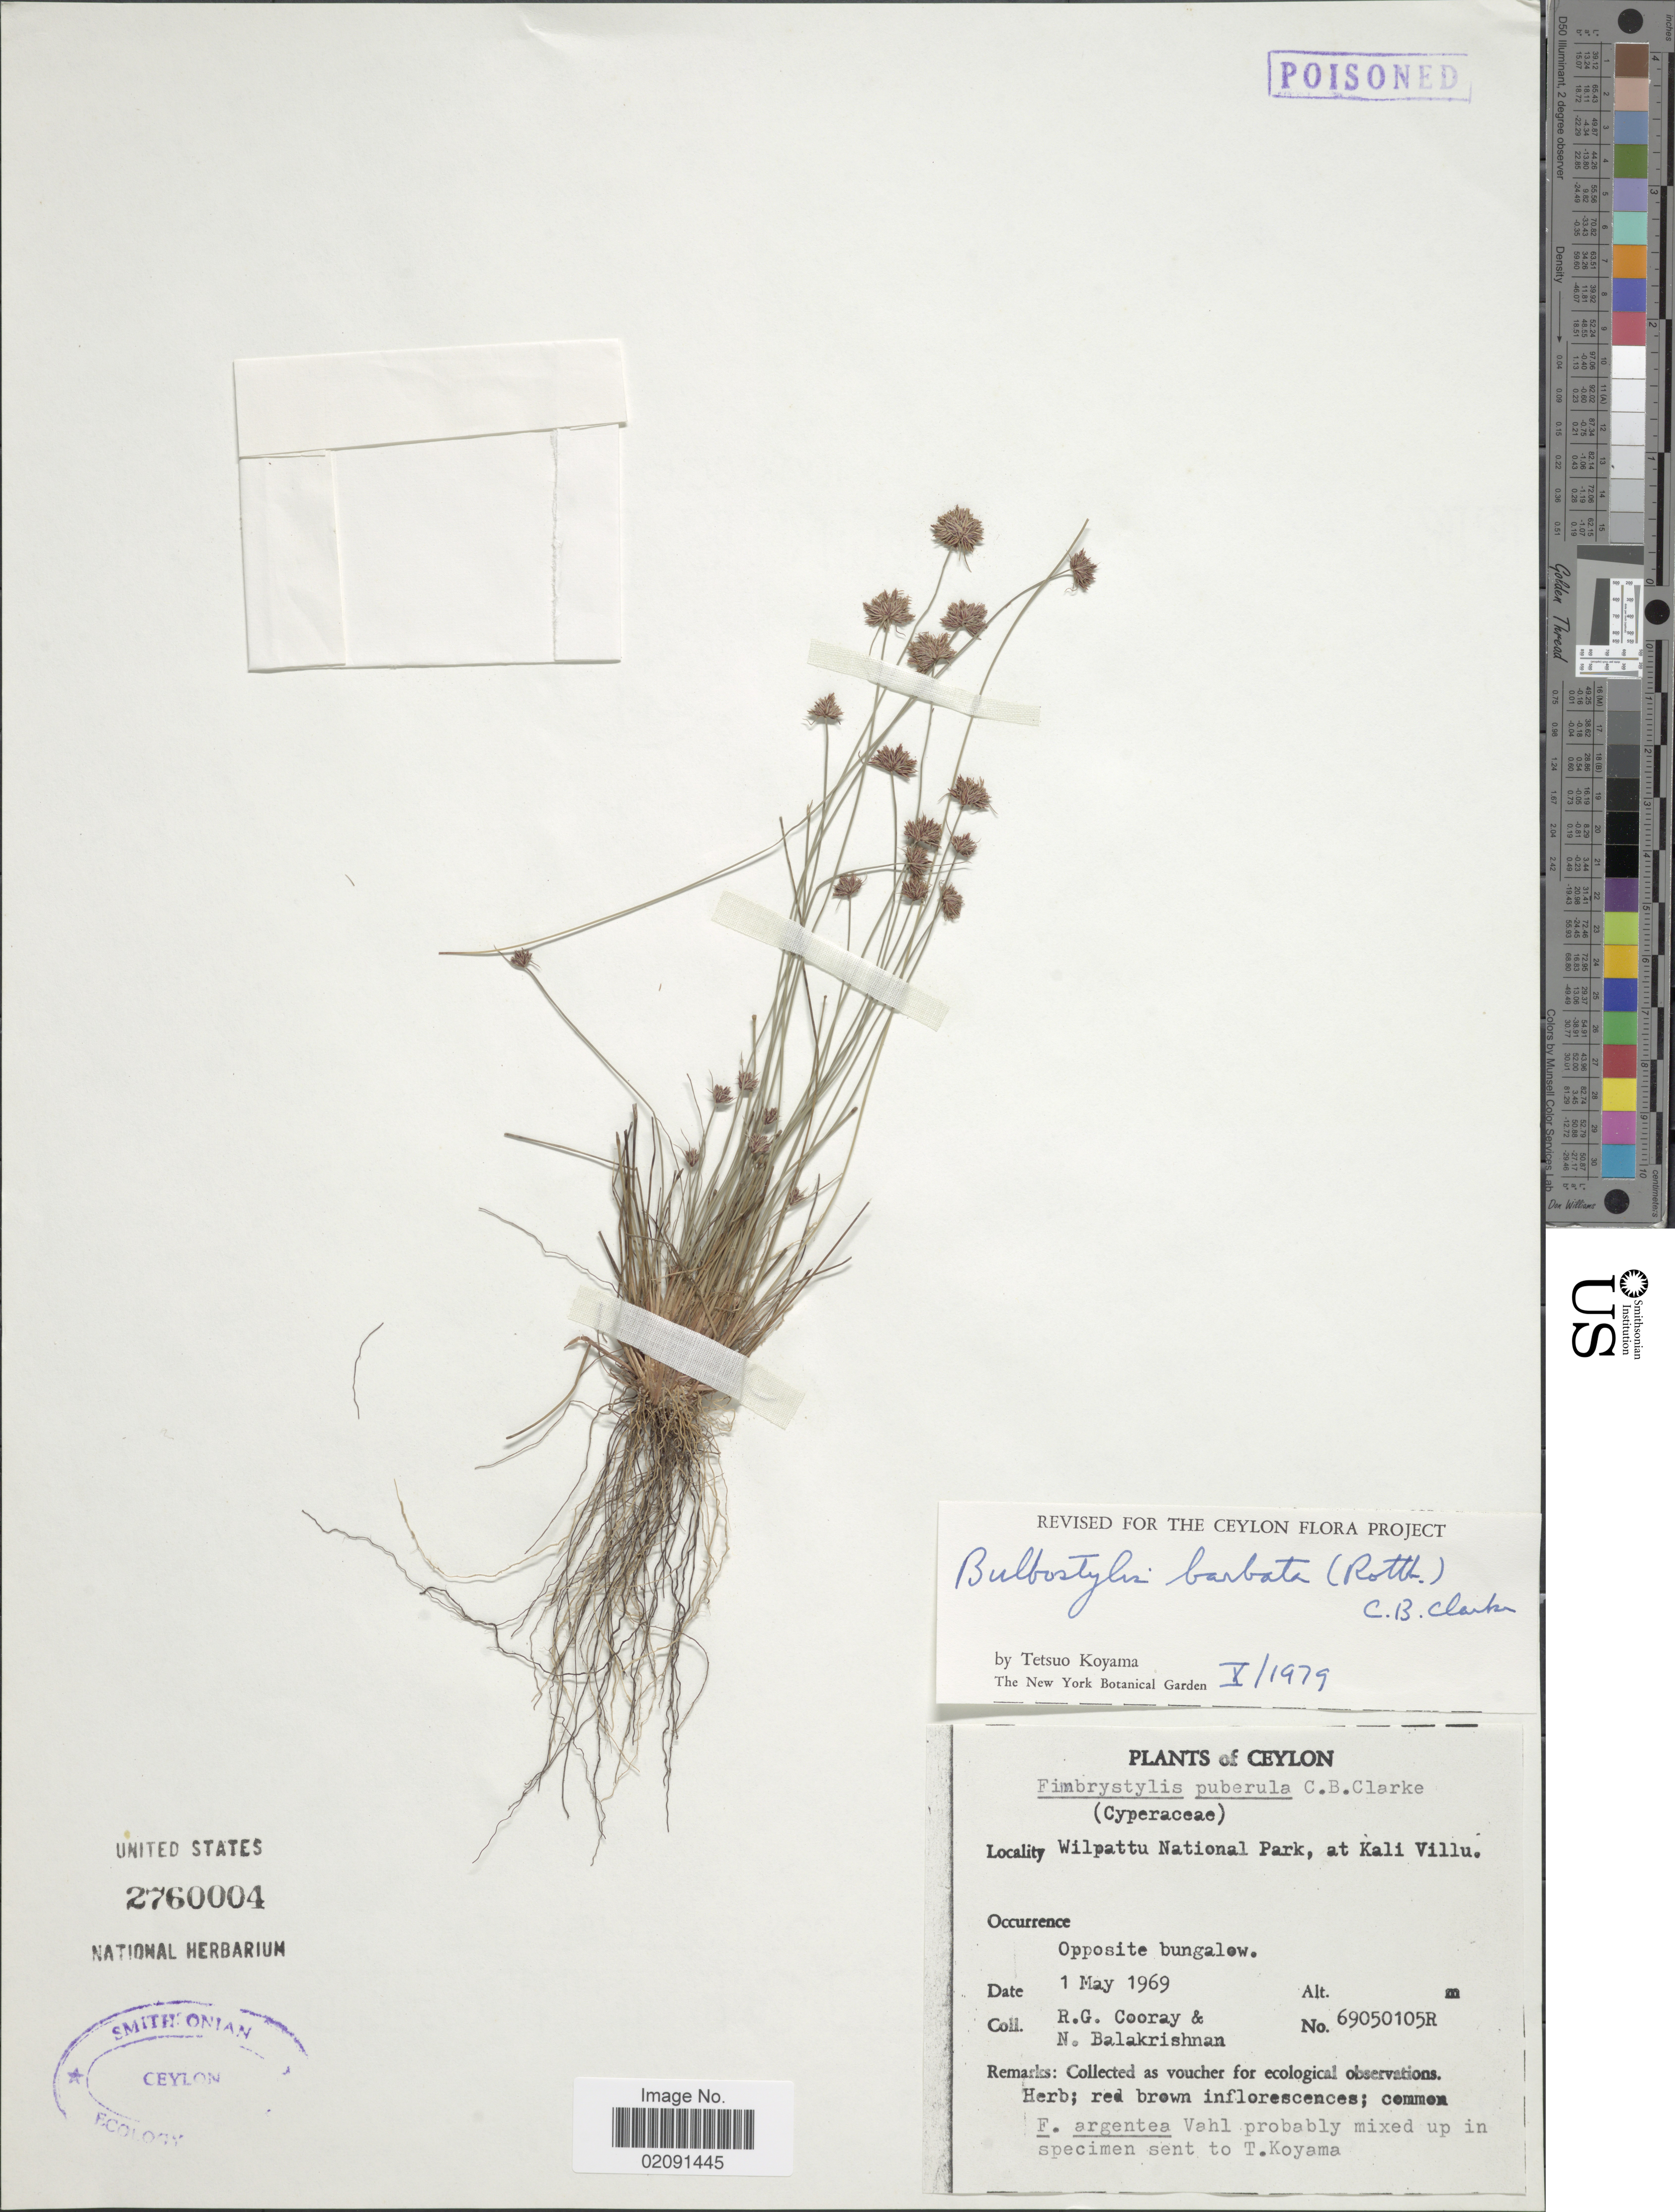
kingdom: Plantae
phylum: Tracheophyta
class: Liliopsida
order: Poales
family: Cyperaceae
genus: Bulbostylis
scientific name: Bulbostylis barbata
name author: (Rottb.) C.B. Clarke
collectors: R. Cooray & N. Balakrishnan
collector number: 69050105R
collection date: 1969-05-01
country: Sri Lanka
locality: Ceylon, Wilpattu National Park, at Kali Villu, opposite bungalow.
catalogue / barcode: US 2760004